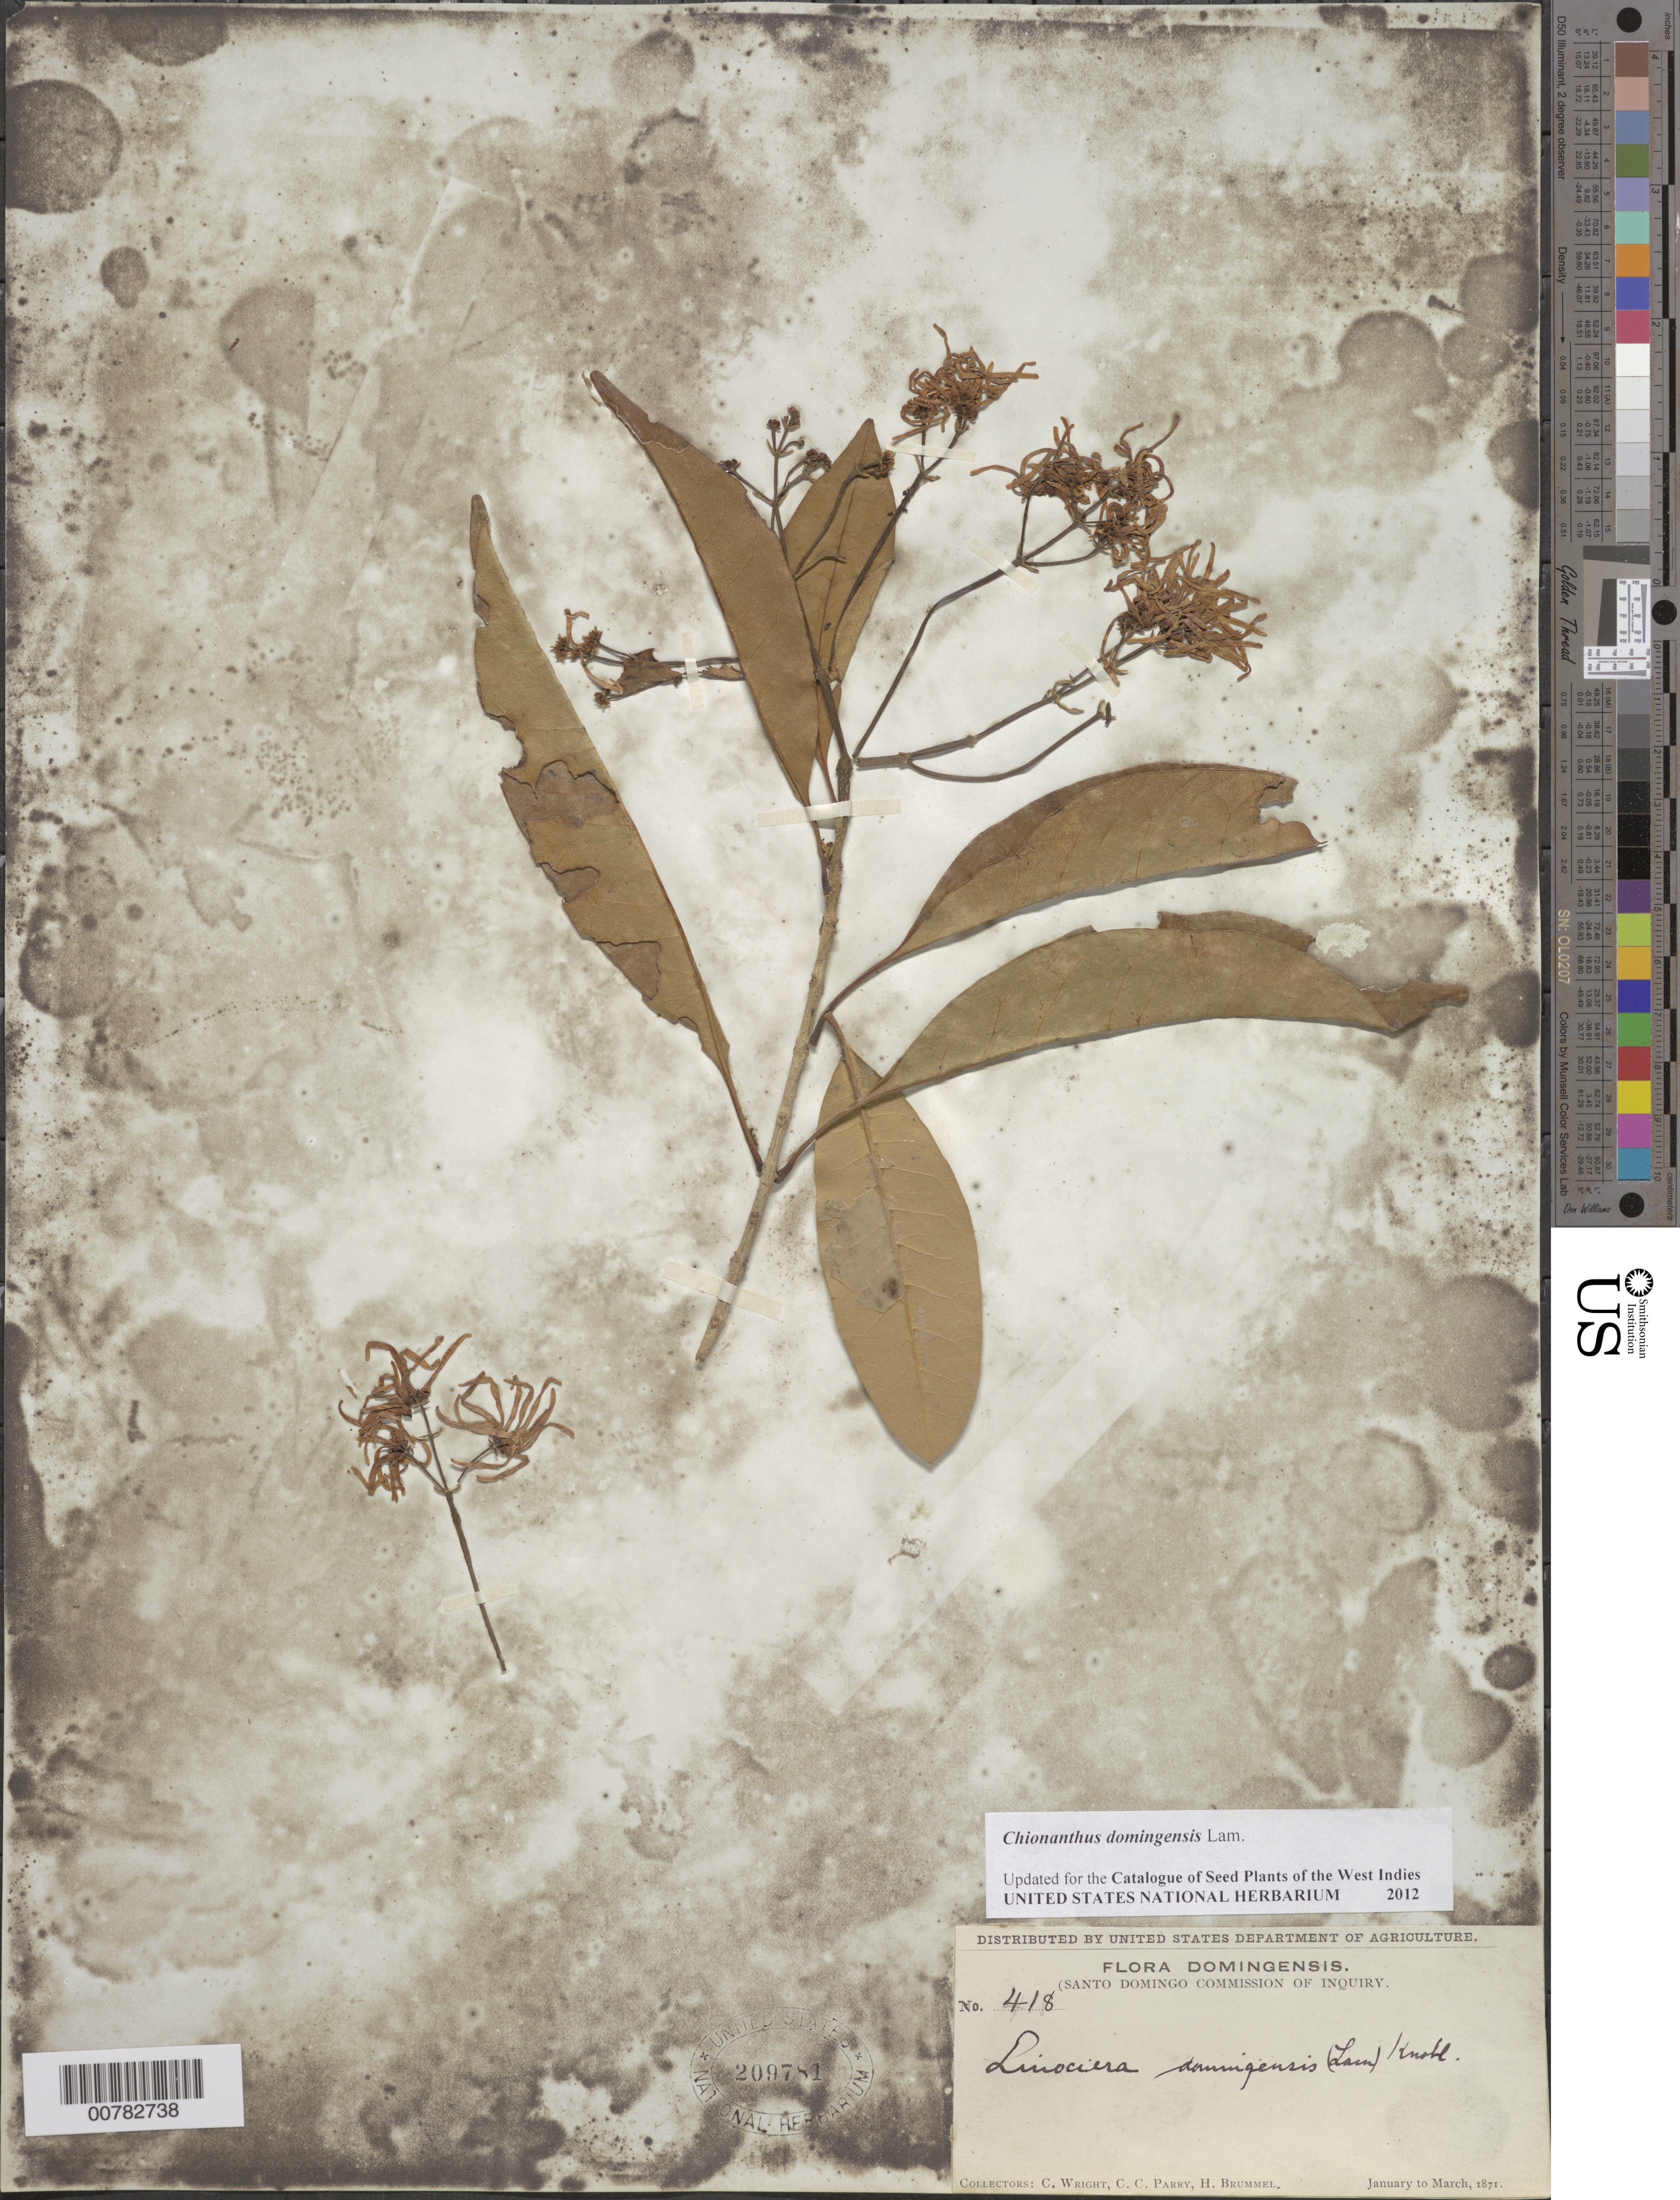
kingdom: Plantae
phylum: Tracheophyta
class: Magnoliopsida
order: Lamiales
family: Oleaceae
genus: Chionanthus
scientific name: Chionanthus domingensis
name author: Lam.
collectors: C. Wright, C. C. Parry & H. Brummel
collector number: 418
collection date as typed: Jan 1871 to -- Mar 1871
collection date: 1871-01/1871-03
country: Dominican Republic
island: Hispaniola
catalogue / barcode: US 209781